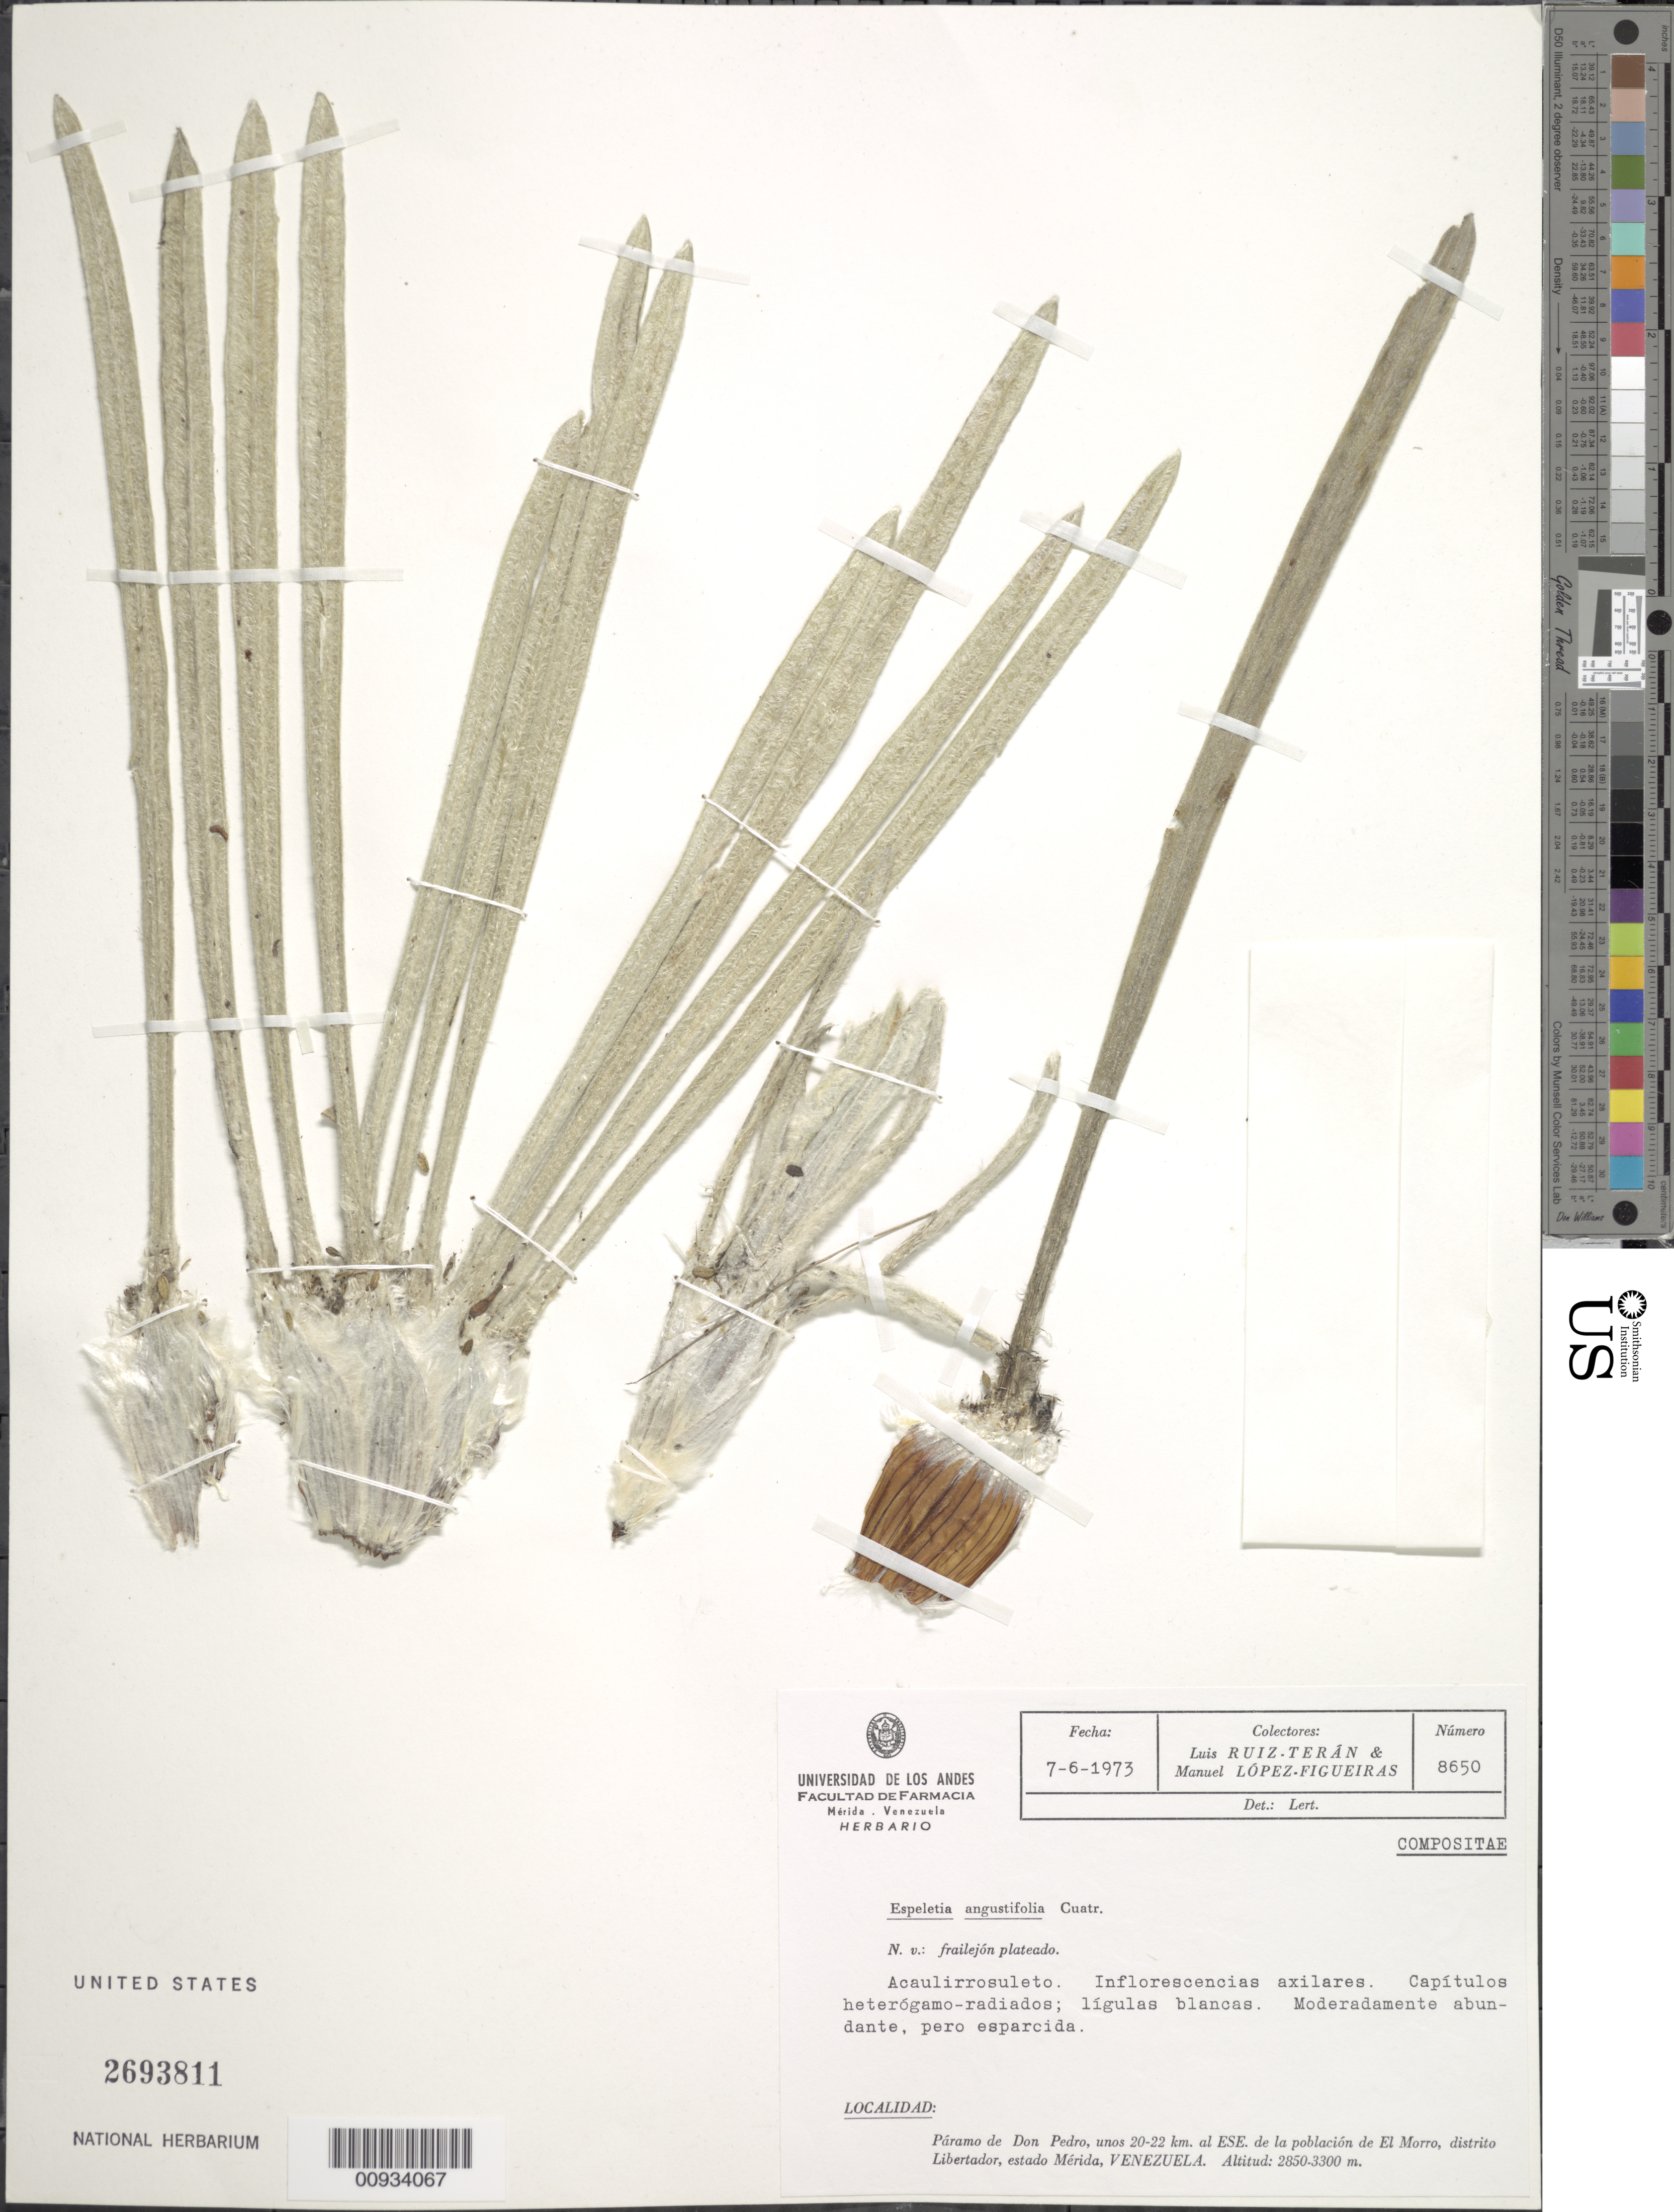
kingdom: Plantae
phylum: Tracheophyta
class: Magnoliopsida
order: Asterales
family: Asteraceae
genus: Espeletiopsis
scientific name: Espeletiopsis angustifolia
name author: (Cuatrec.) Cuatrec.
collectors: L. E. Ruíz-Terán & M. López Figueiras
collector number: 8650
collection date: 1973-06-07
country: Venezuela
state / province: Mérida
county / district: Libertador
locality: Páramo de Don Pedro. Unos 20-22 km al ESE de la población de El Morro.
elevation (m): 2850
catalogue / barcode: US 2693811